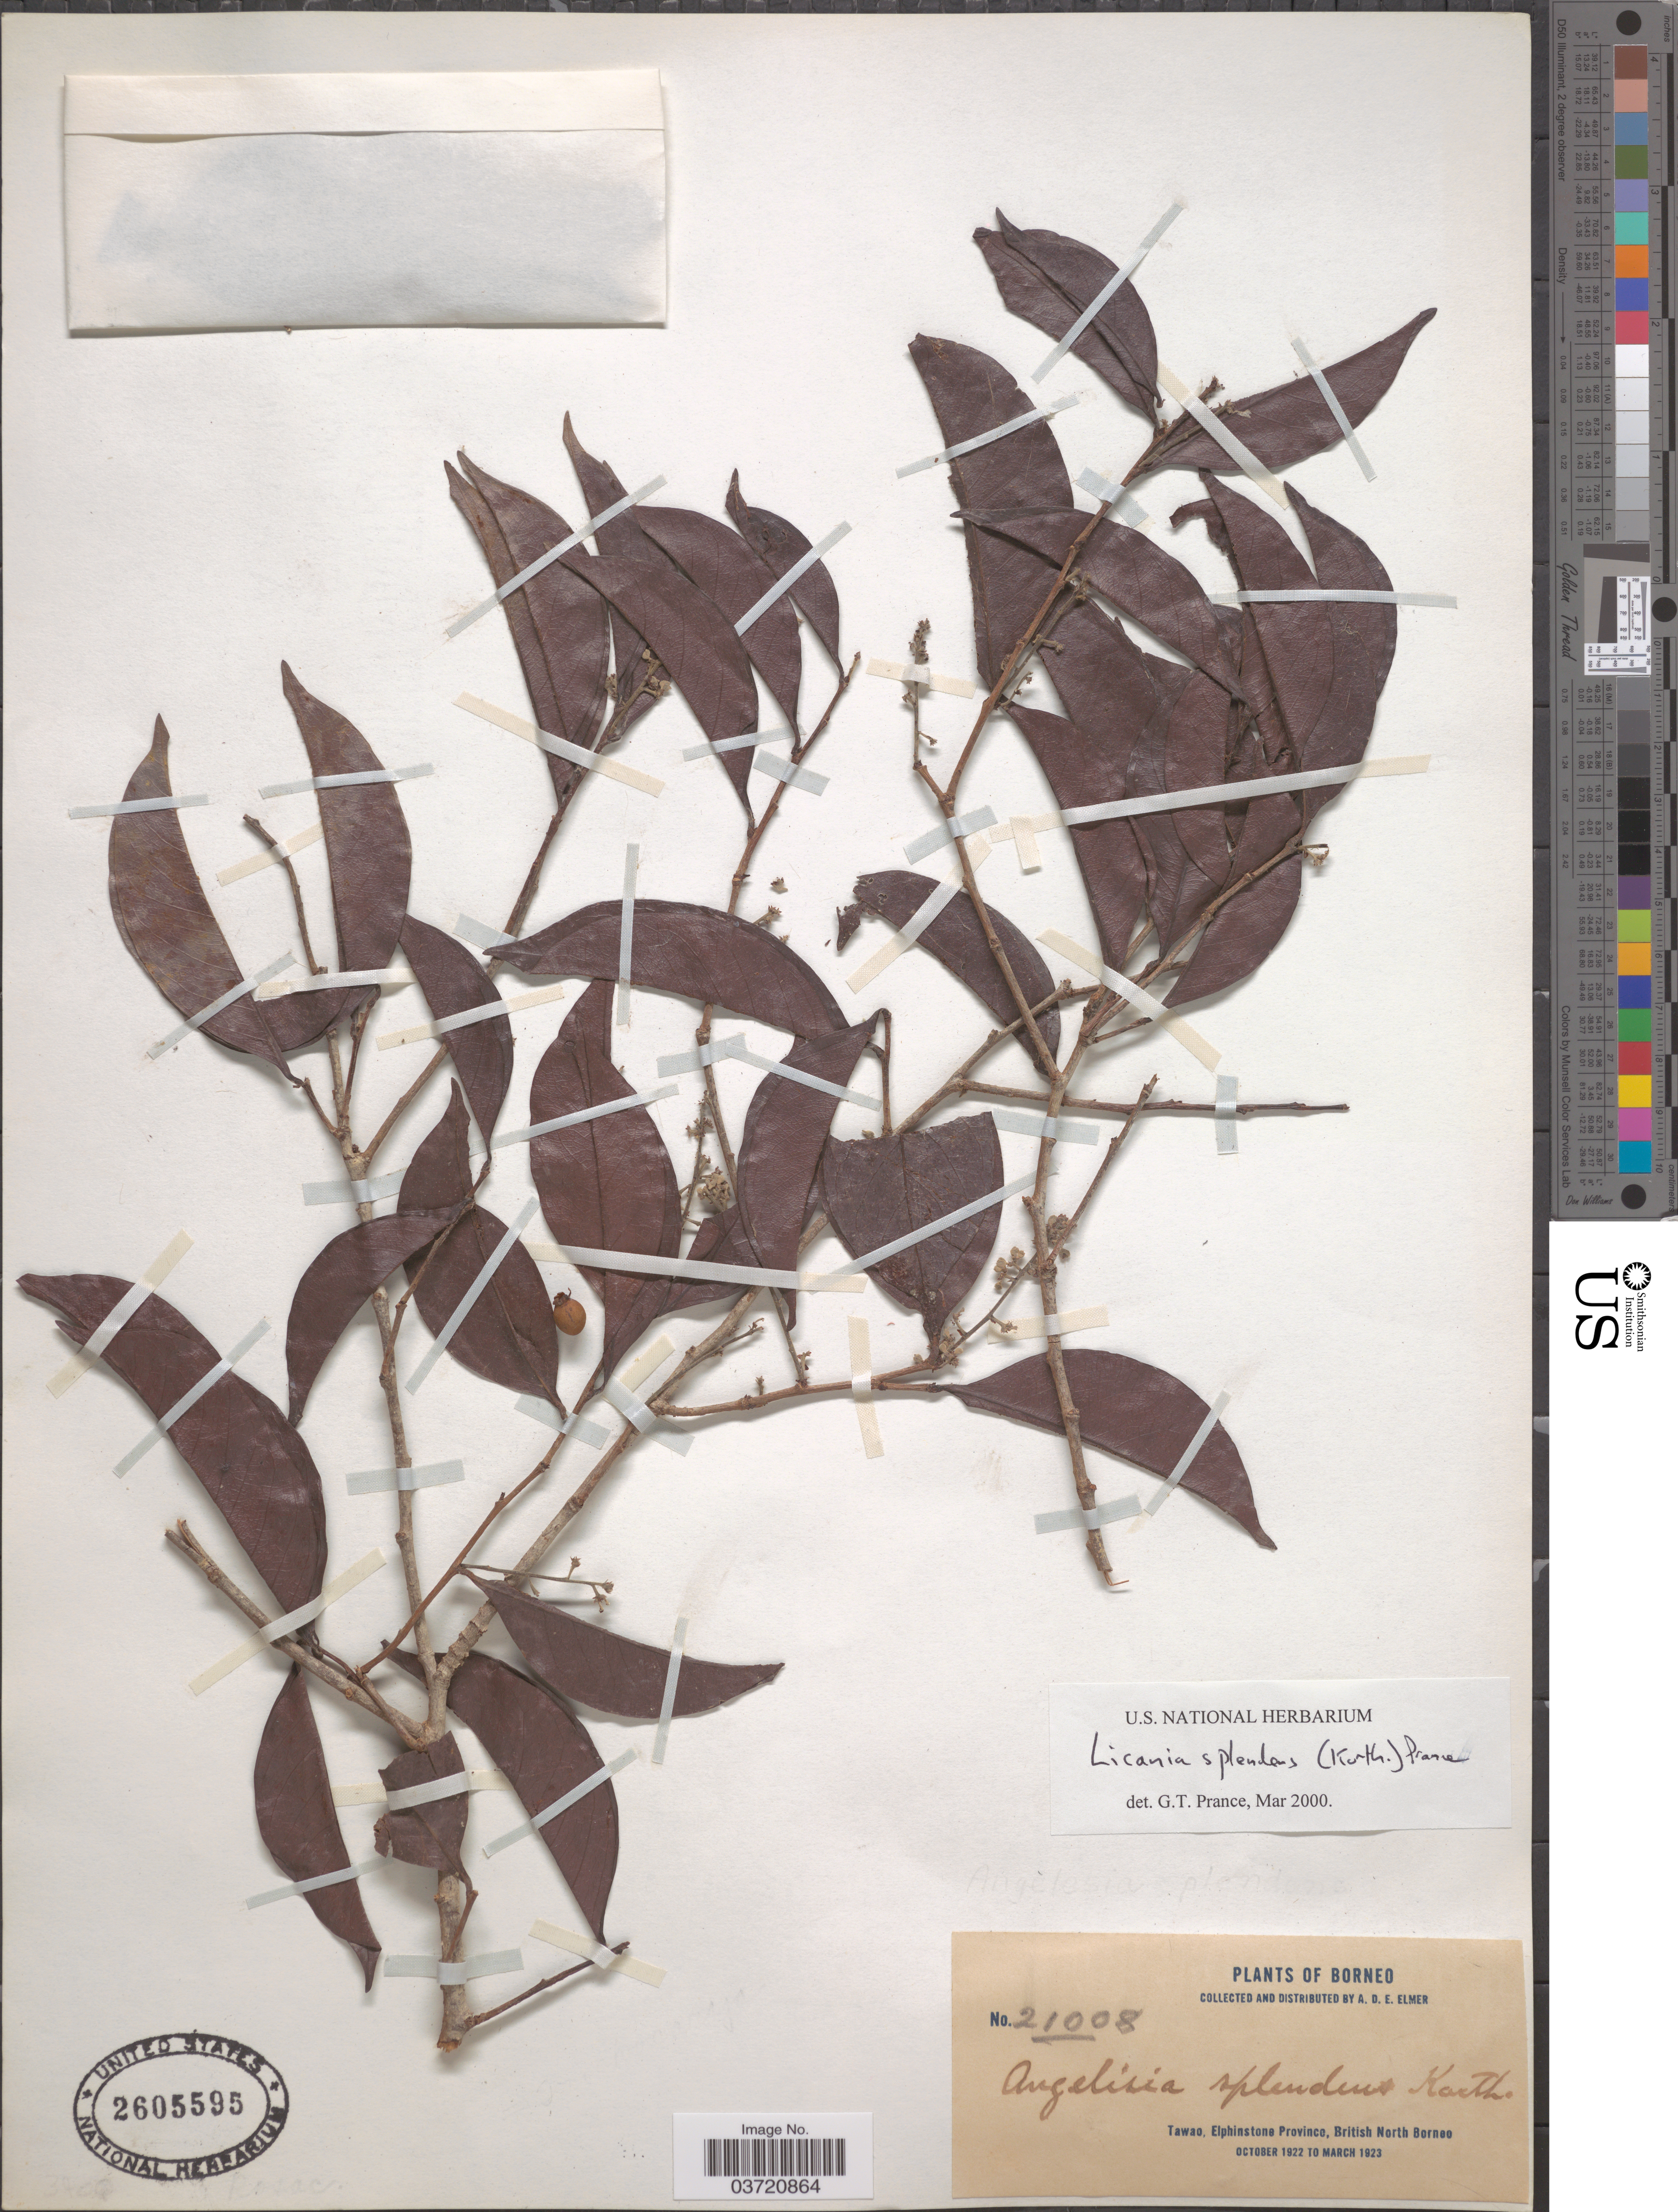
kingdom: Plantae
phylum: Tracheophyta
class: Magnoliopsida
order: Malpighiales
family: Chrysobalanaceae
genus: Licania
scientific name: Licania splendens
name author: (Korth.) Prance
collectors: A. D. E. Elmer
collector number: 21008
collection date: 1922-10/1923-03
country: Malaysia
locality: Borneo. Tawao, Elphinstone Province, British North Borneo.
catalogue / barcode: US 2605595